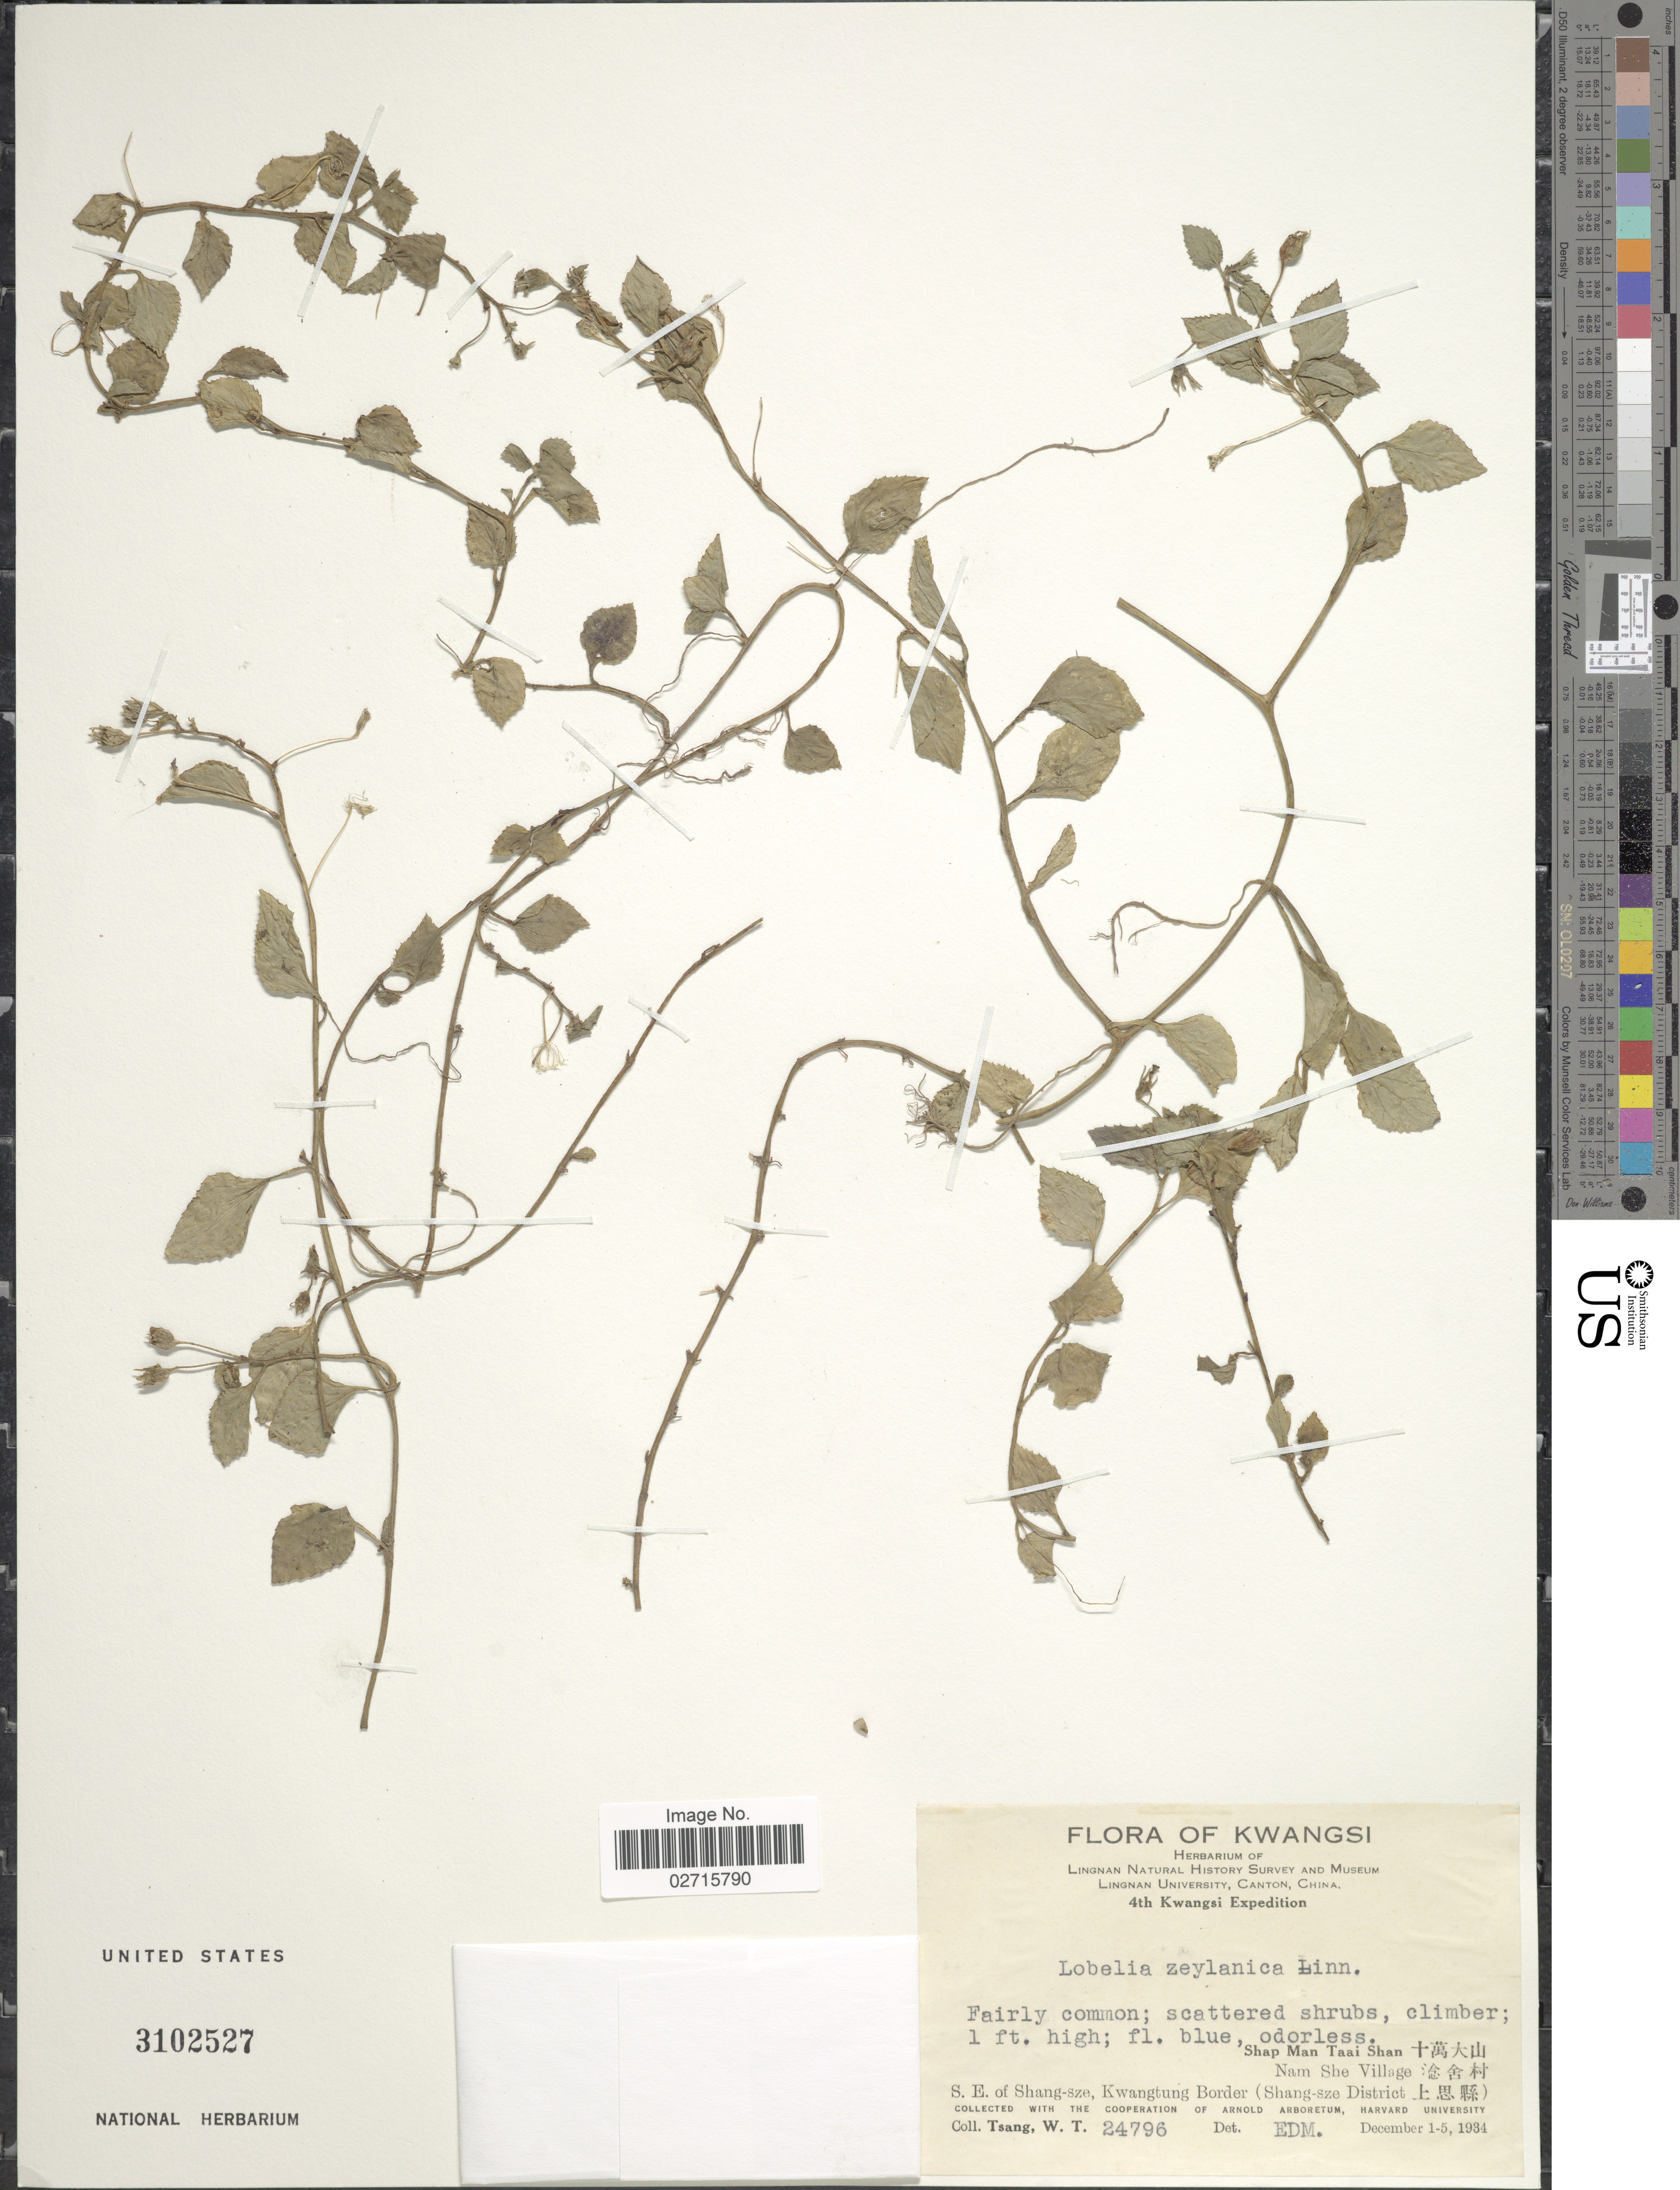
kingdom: Plantae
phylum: Tracheophyta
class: Magnoliopsida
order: Asterales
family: Campanulaceae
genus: Lobelia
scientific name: Lobelia zeylanica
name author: L.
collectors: W. T. Tsang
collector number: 24796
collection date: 1934-12-01/1934-12-05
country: China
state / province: Guangxi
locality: Kwangsi. Shap Man Taai Shan. Nam She Village. S.E. of Shang-sze, Kwangtung border (Shang-sze District)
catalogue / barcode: US 3102527